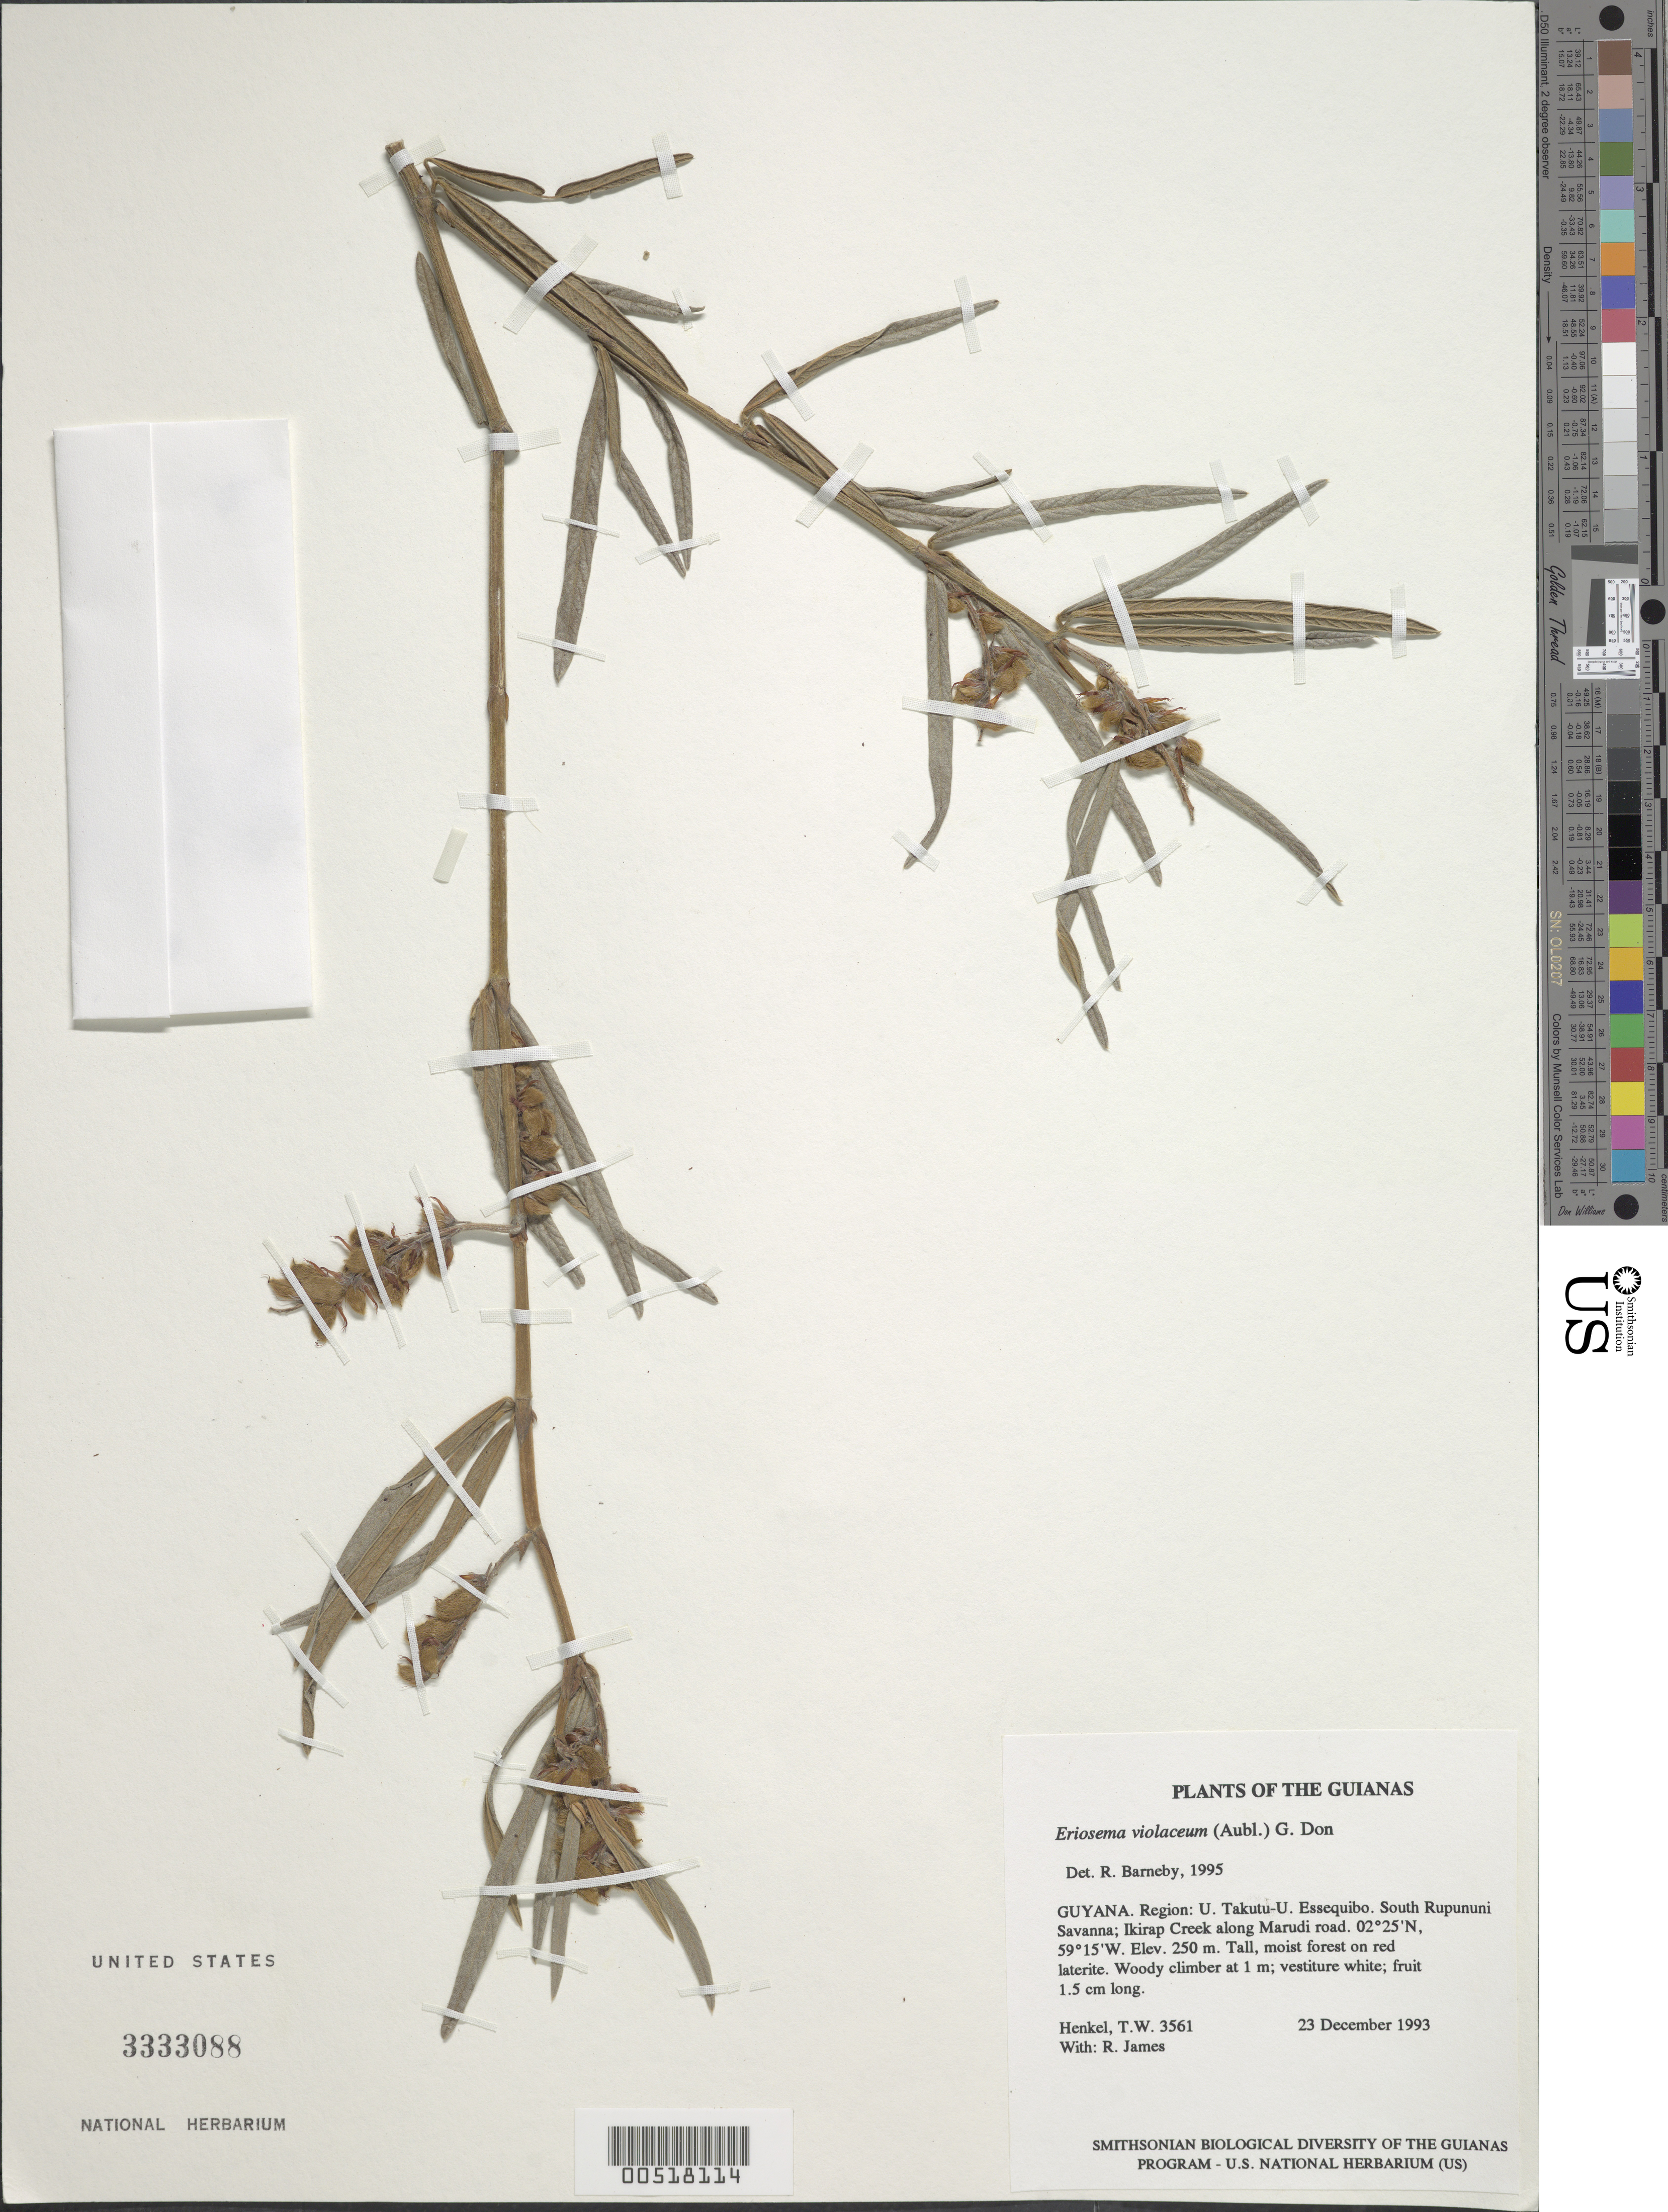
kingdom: Plantae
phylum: Tracheophyta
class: Magnoliopsida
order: Fabales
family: Fabaceae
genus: Eriosema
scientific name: Eriosema violaceum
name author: (Aubl.) G. Don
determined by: Barneby, Rupert C., (NY)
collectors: T. Henkel & R. James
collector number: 3561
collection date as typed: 23 December 1993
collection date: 1993-12-23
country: Guyana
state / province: U. Takutu-U. Essequibo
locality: South Rupununi Savanna; Ikirap Creek along Marudi road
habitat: Tall, moist forest on red laterite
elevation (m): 250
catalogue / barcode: US 3333088